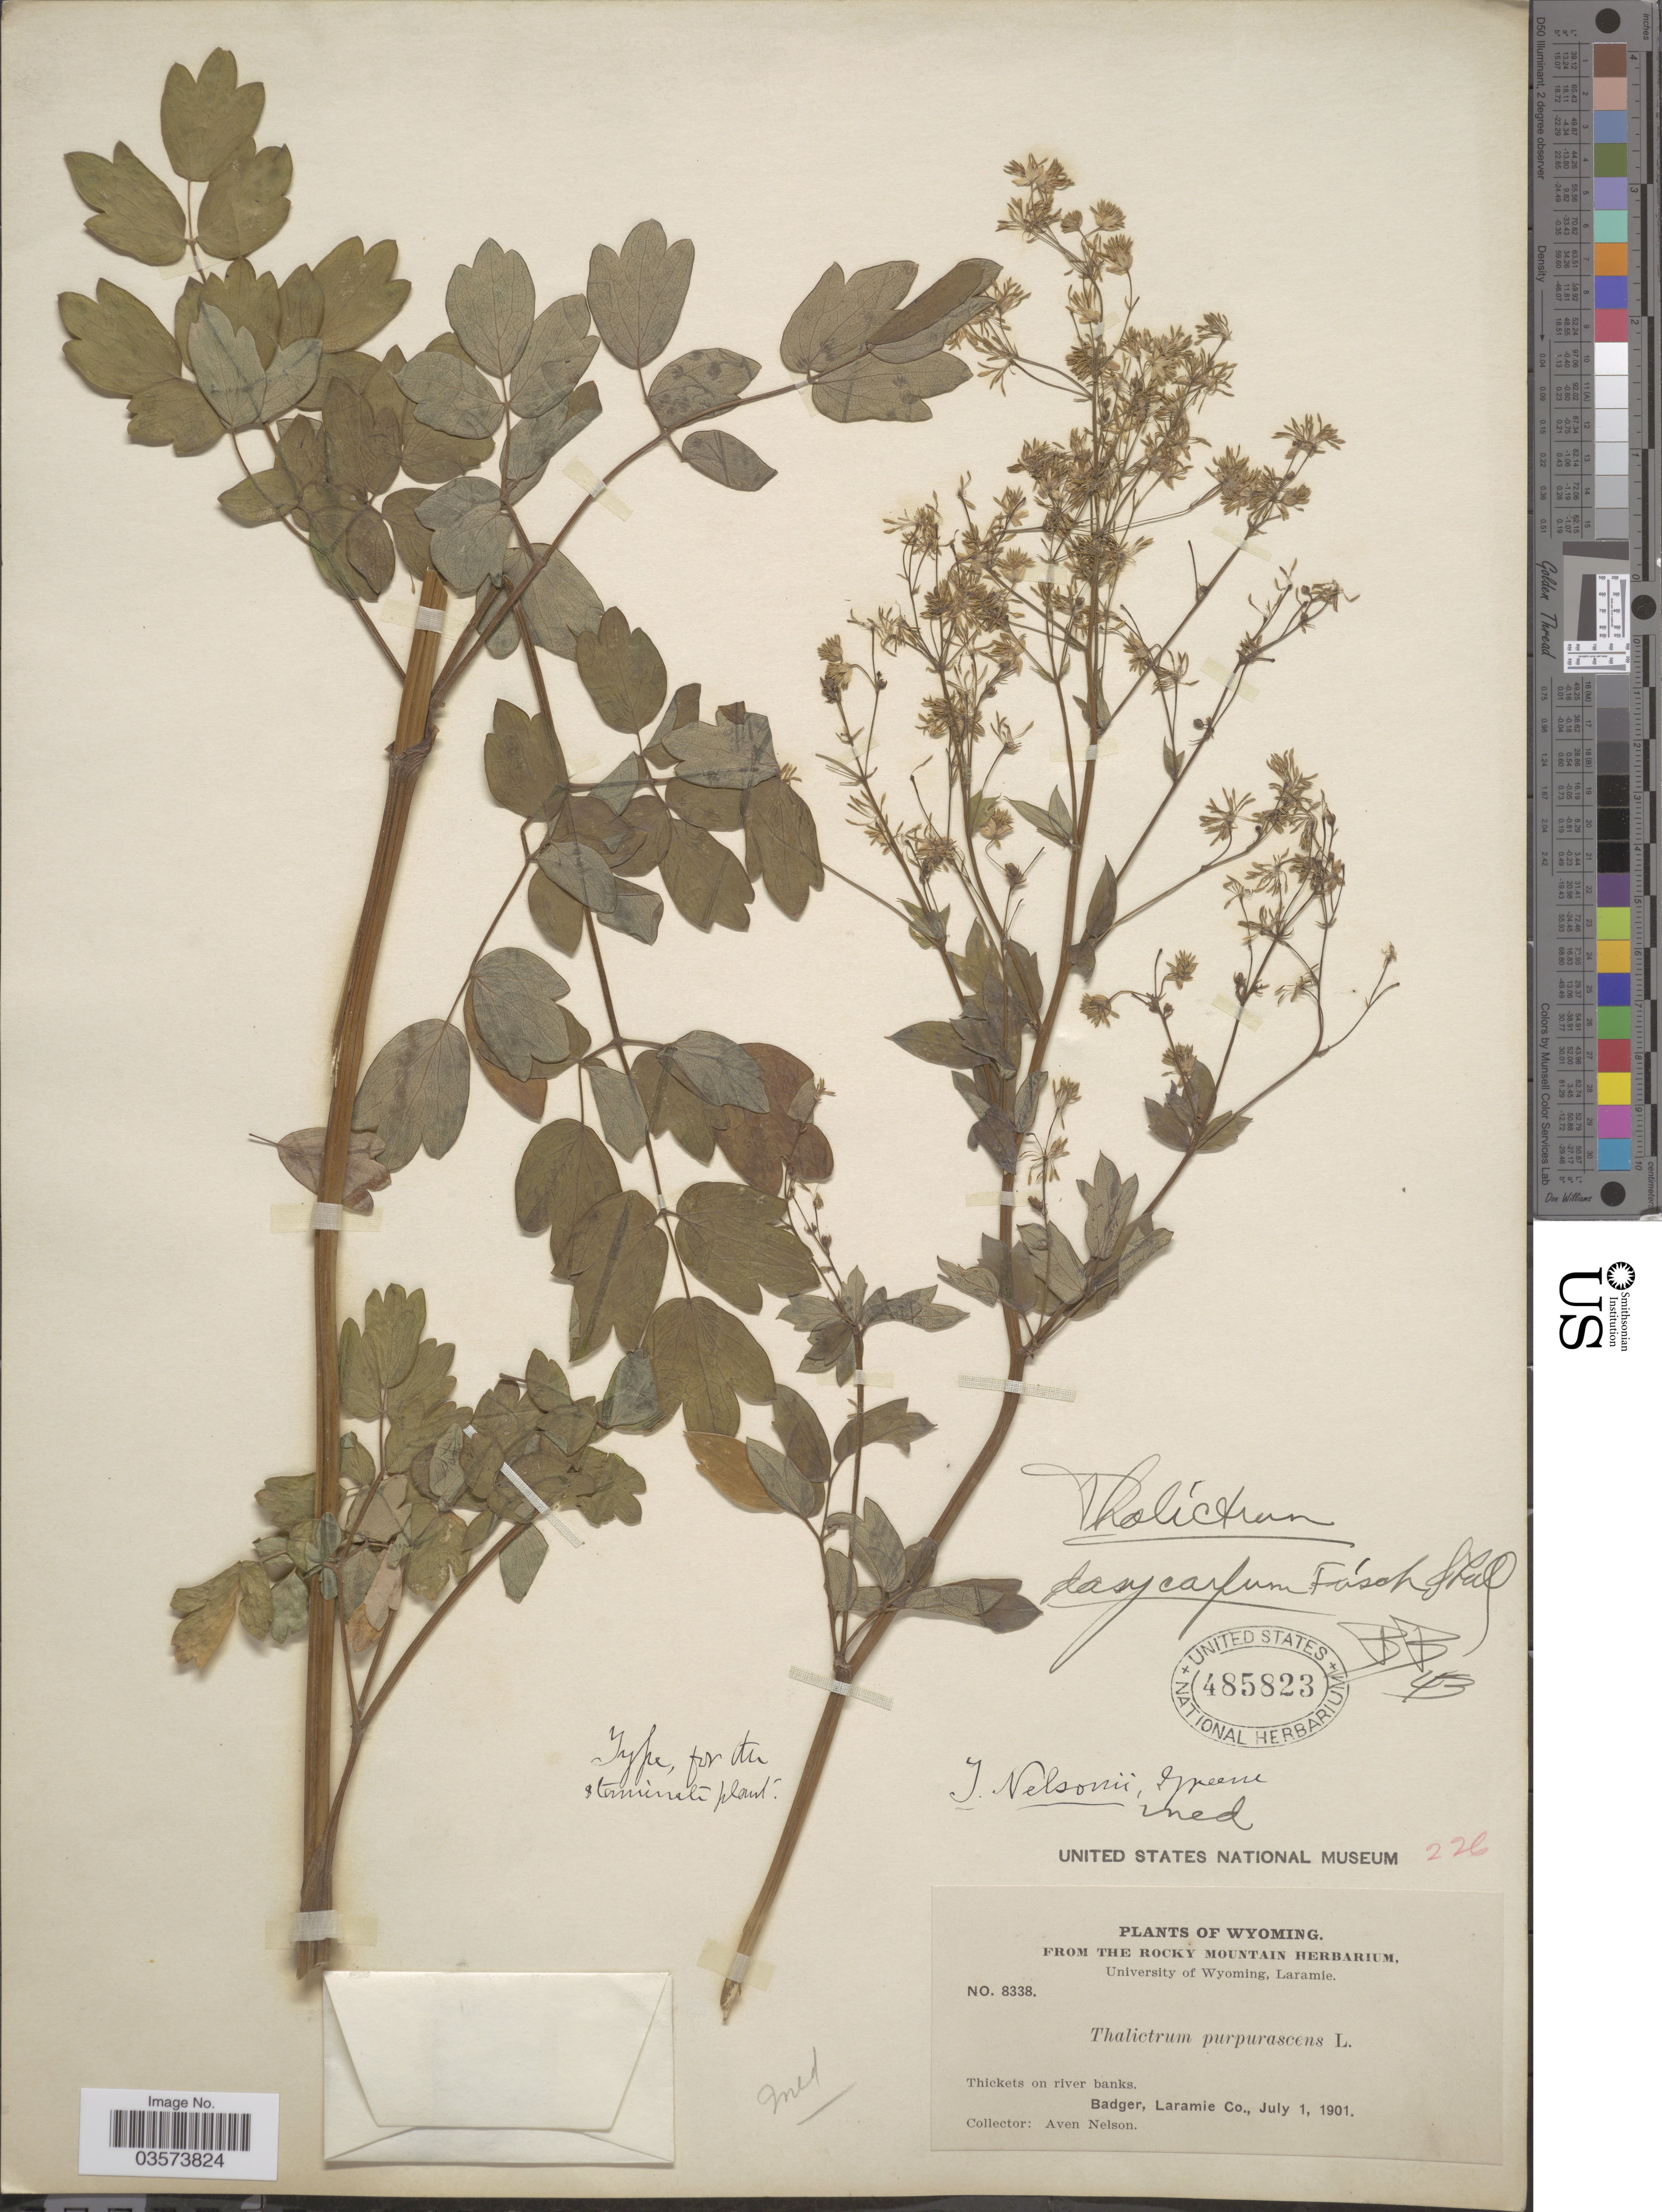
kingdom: Plantae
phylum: Tracheophyta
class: Magnoliopsida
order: Ranunculales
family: Ranunculaceae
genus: Thalictrum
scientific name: Thalictrum dasycarpum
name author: Fisch. & Avé-Lall.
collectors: A. Nelson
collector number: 8338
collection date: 1901-07-01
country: United States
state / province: Wyoming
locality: Thickets on river banks. Badger, Laramie Co.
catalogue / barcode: US 485823